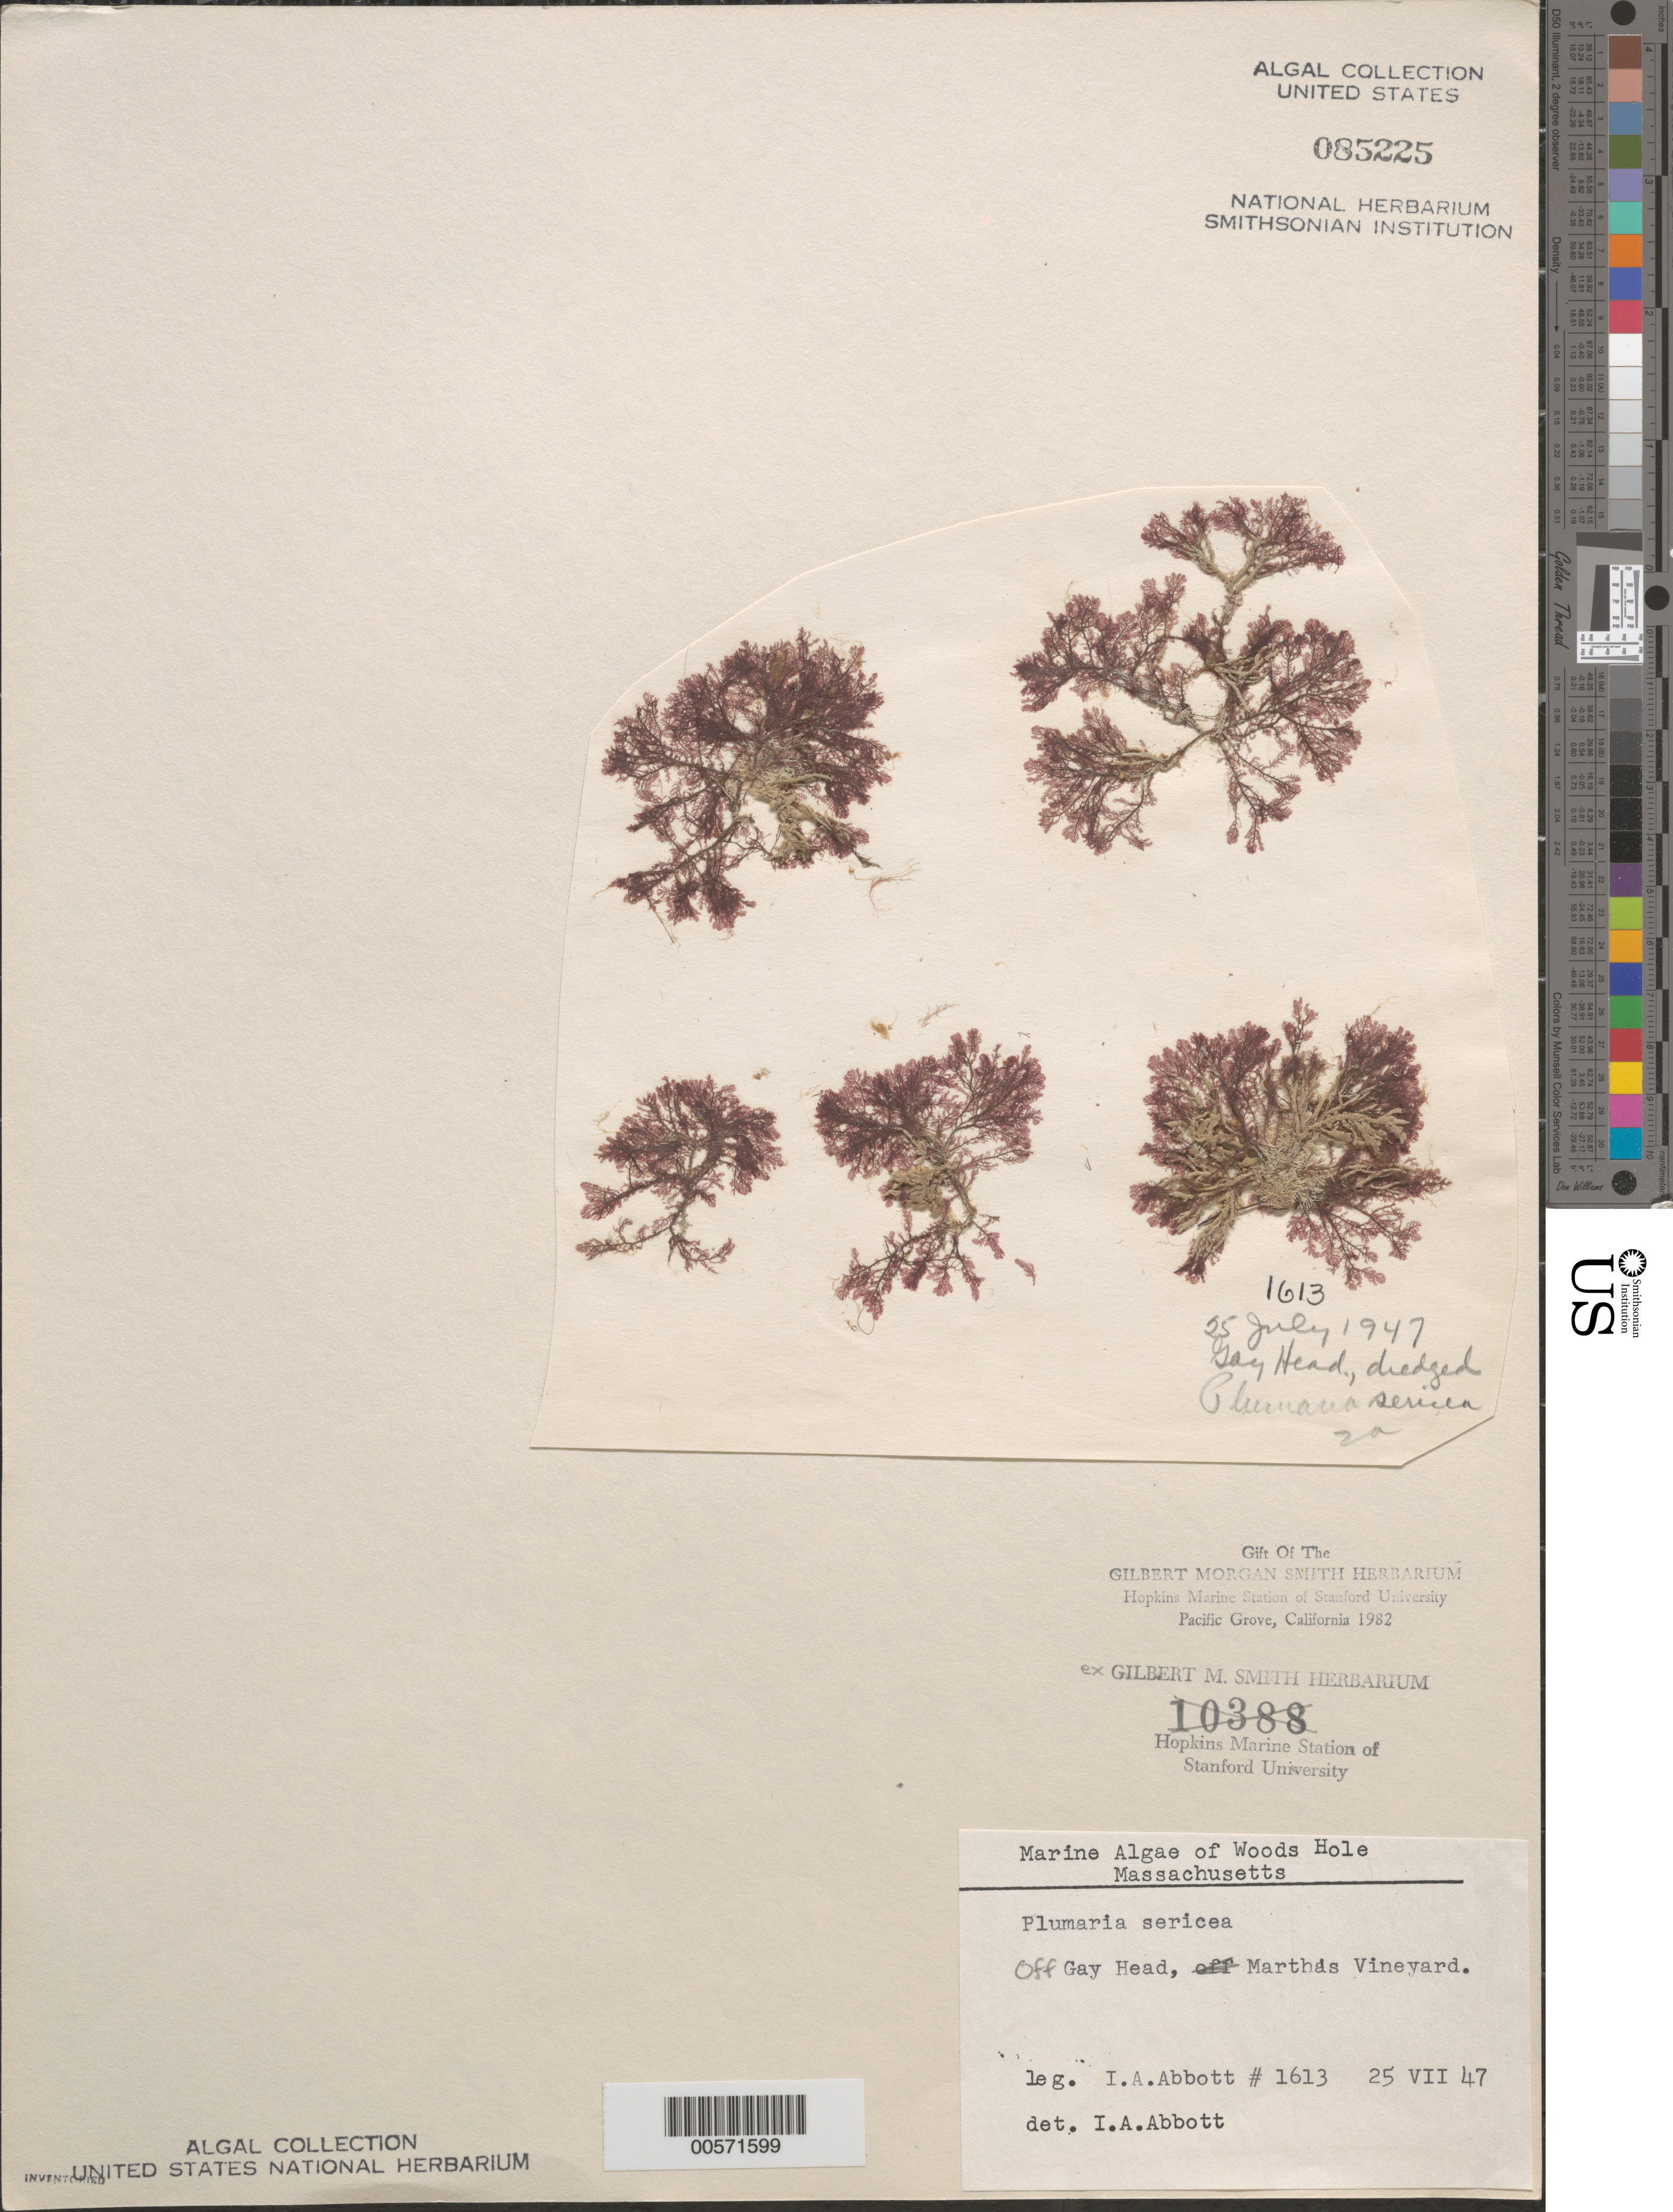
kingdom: Plantae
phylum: Rhodophyta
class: Florideophyceae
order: Ceramiales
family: Wrangeliaceae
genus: Plumaria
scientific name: Plumaria sericea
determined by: Abbott, Isabella A.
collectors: I. A. Abbott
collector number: IAA 1613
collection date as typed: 25 Jul 1947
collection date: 1947-07-25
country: United States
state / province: Massachusetts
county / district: Dukes County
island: Martha's Vineyard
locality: Off Gay Head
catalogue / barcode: US 85225